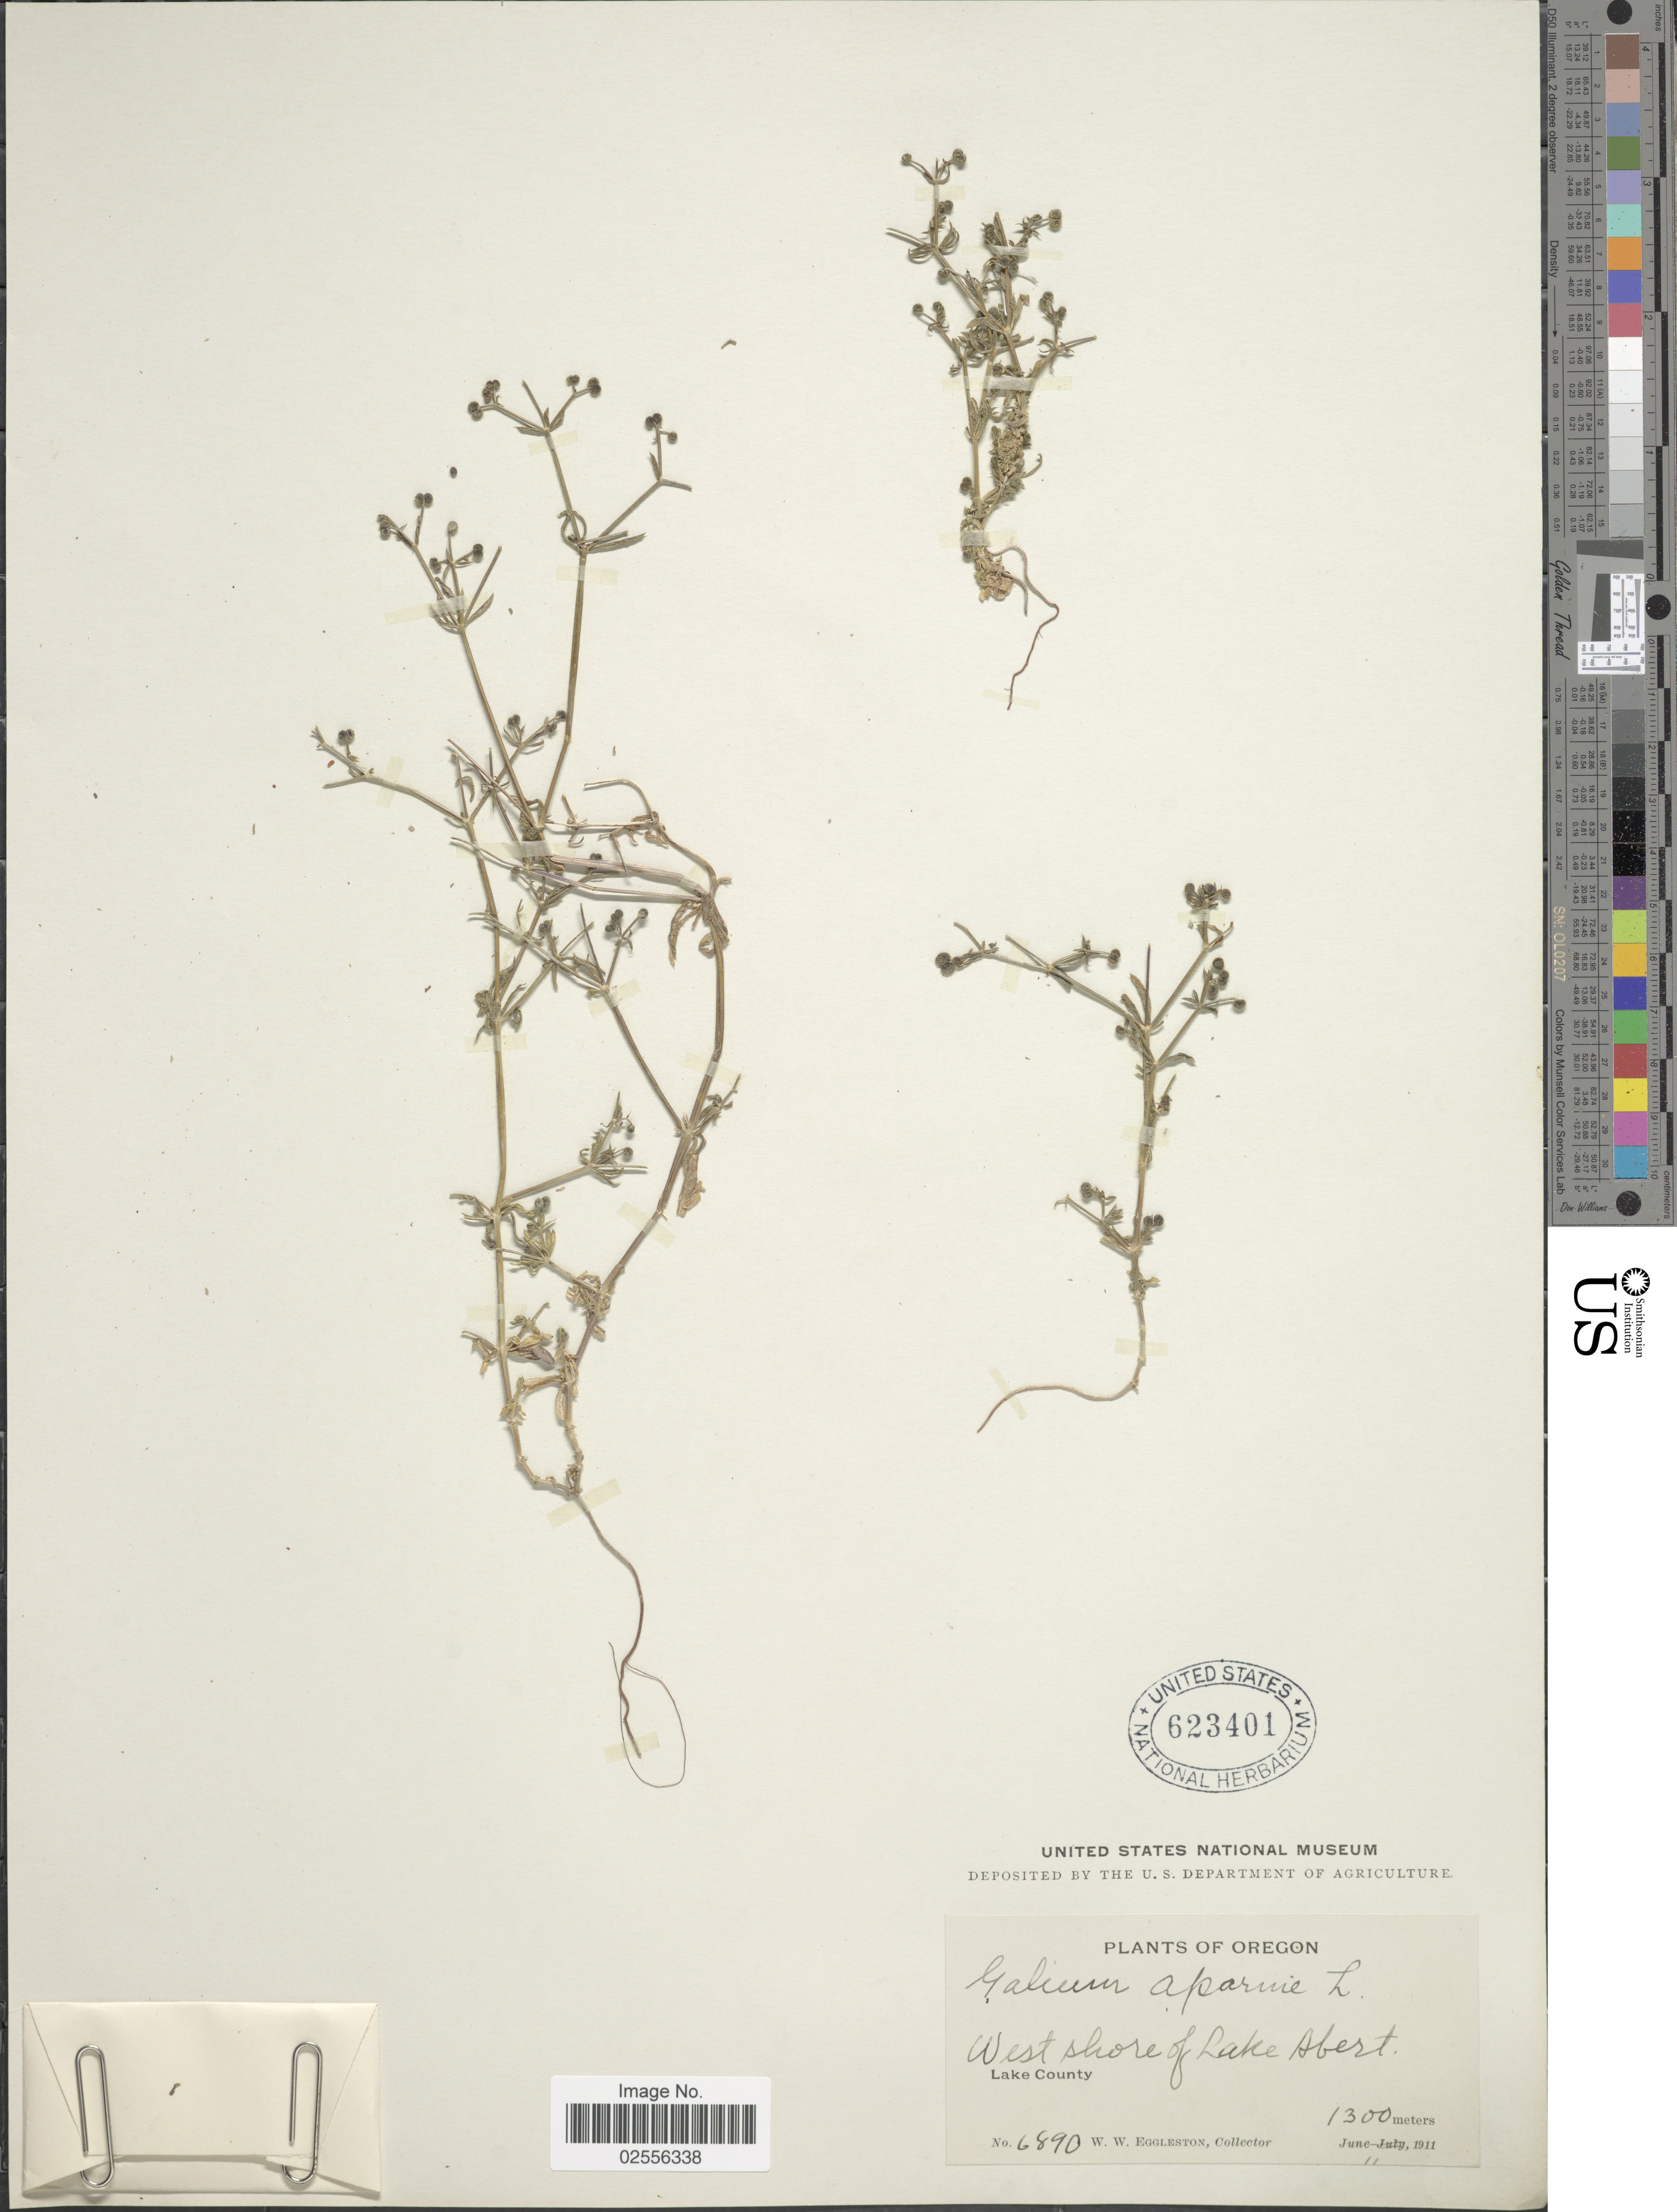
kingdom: Plantae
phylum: Tracheophyta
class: Magnoliopsida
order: Gentianales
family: Rubiaceae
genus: Galium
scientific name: Galium aparine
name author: L.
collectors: W. W. Eggleston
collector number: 6890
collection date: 1911-06-11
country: United States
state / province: Oregon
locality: West shore of Lake Abert. Lake County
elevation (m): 1300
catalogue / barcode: US 623401